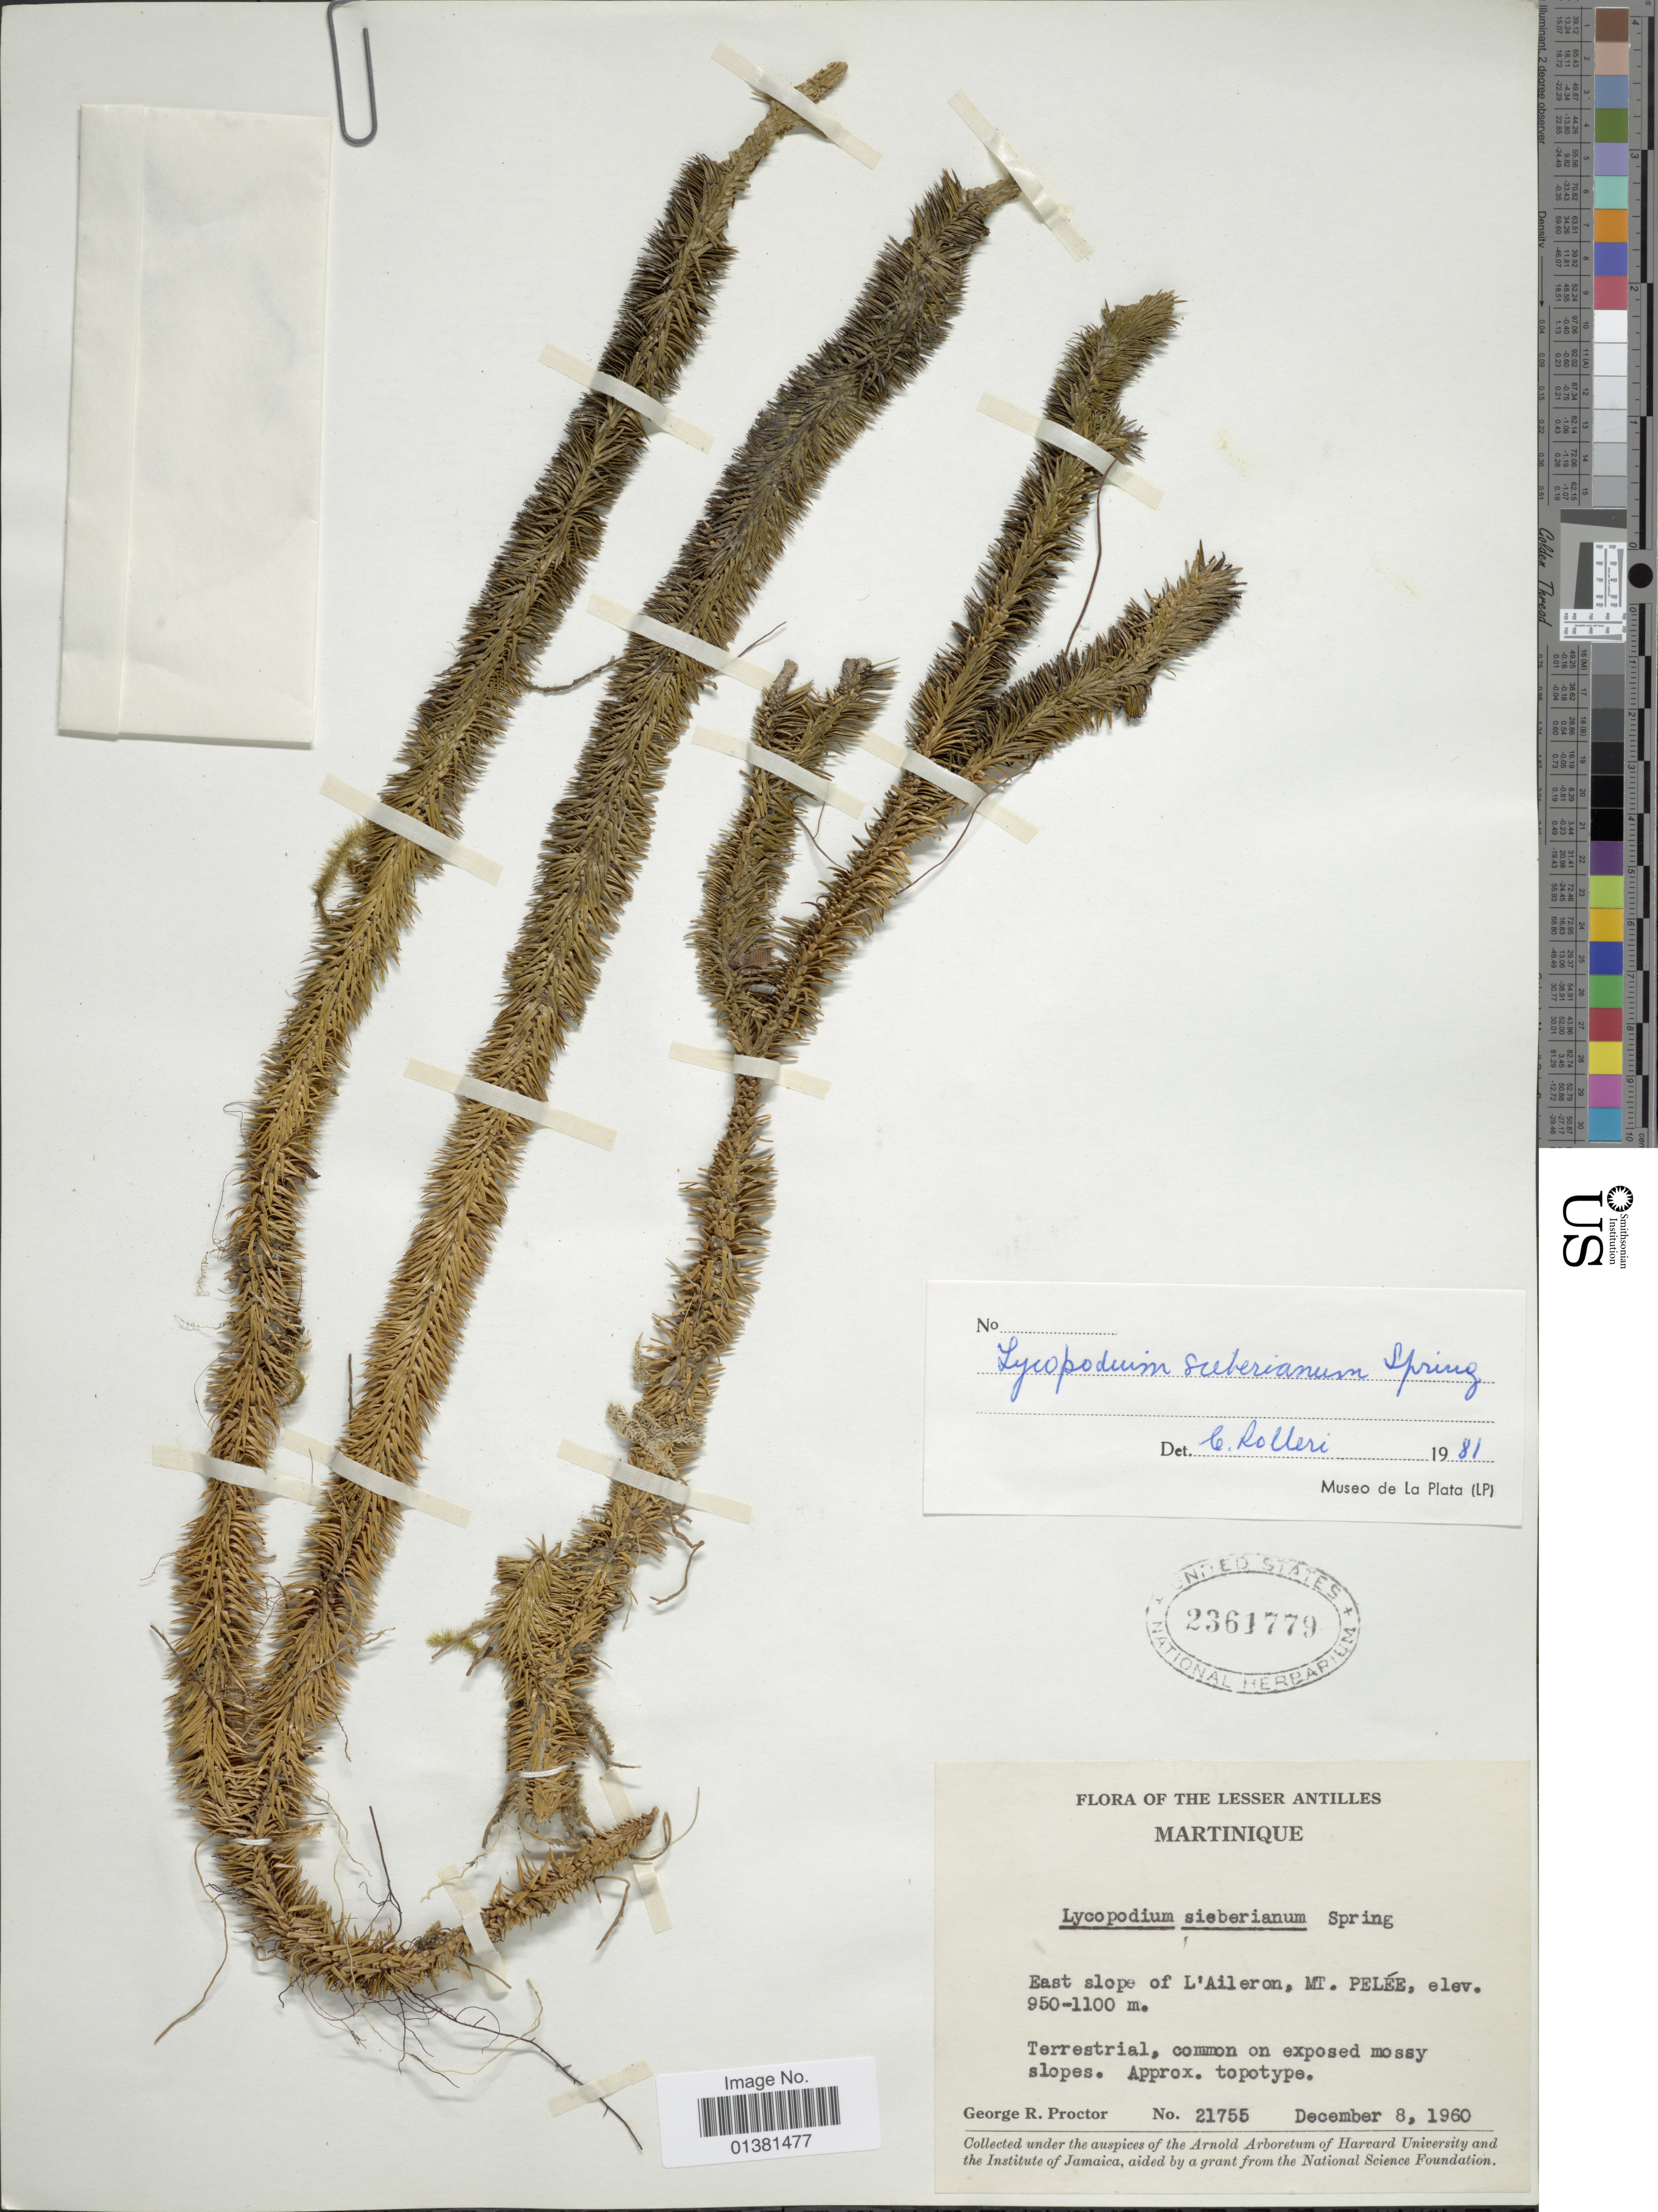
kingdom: Plantae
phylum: Tracheophyta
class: Lycopodiopsida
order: Lycopodiales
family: Lycopodiaceae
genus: Phlegmariurus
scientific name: Phlegmariurus sieberianus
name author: (Spring) B. Øllg.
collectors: G. R. Proctor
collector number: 21755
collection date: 1960-12-08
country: Martinique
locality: East slope of L'Aileron, Mt. Pelée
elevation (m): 950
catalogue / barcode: US 2361779